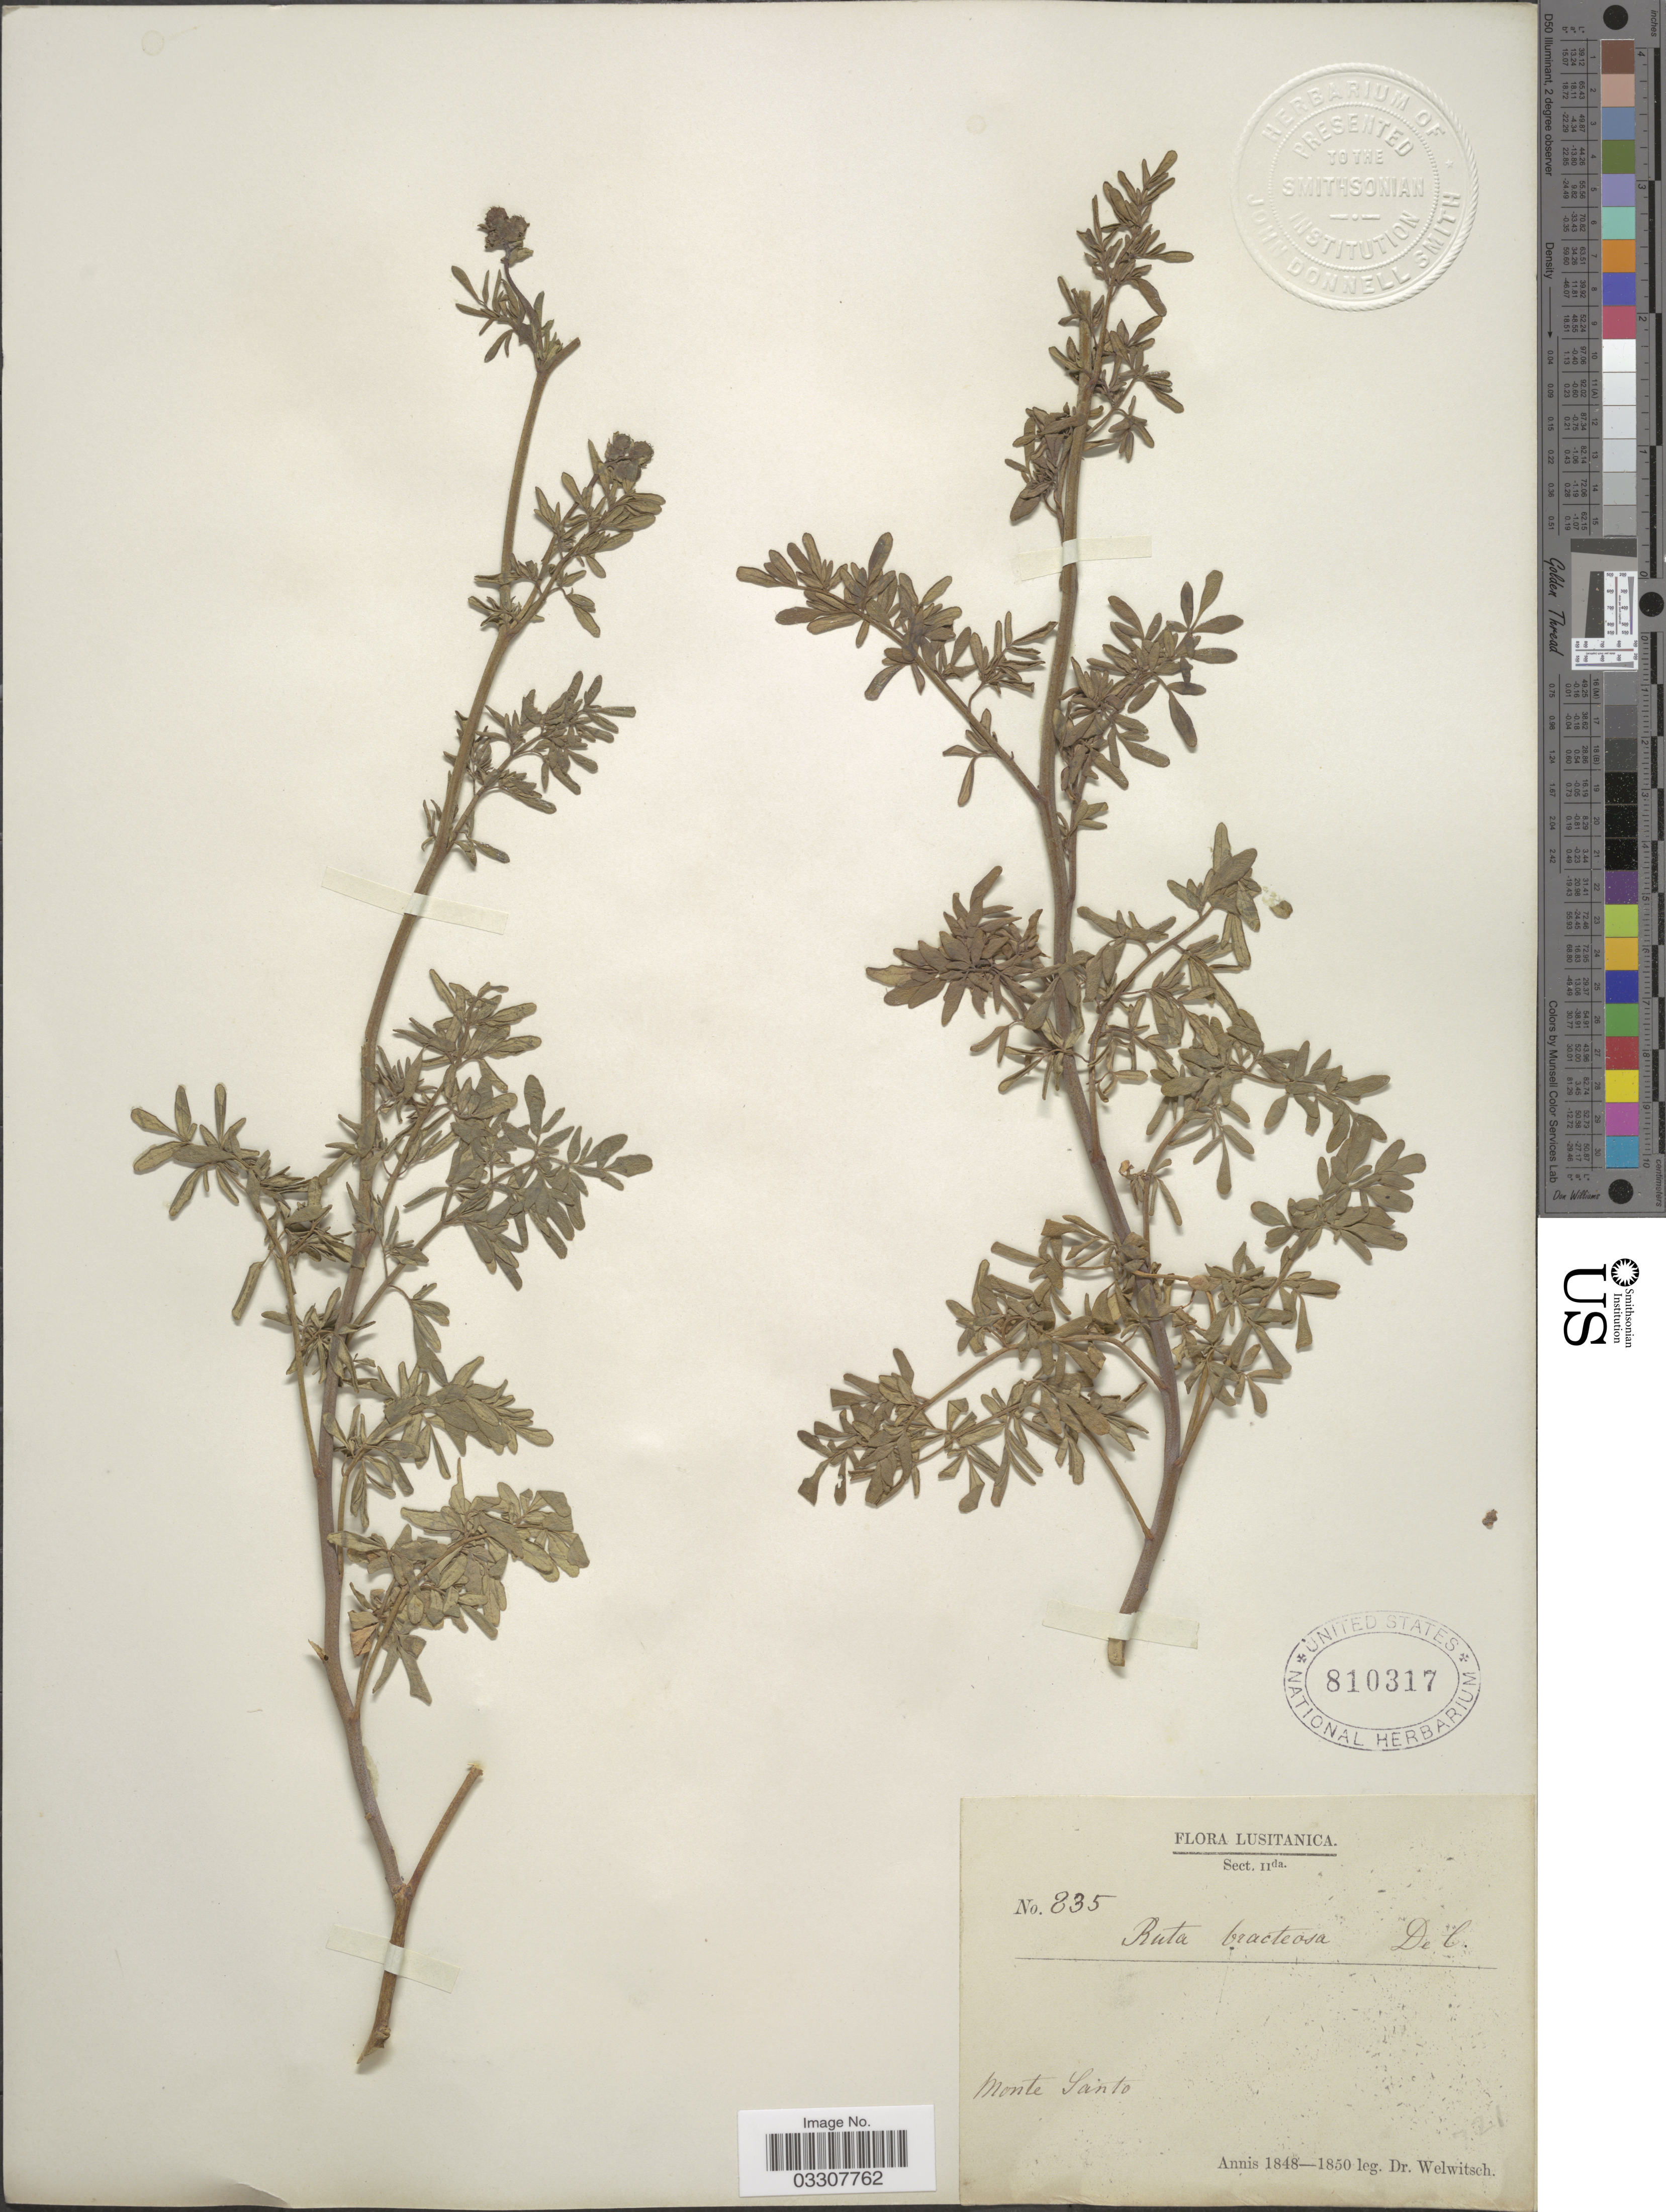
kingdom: Plantae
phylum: Tracheophyta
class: Magnoliopsida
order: Sapindales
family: Rutaceae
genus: Ruta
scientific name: Ruta chalepensis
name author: L.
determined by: Strong, Mark T., (BOT), Smithsonian Institution - National Museum of Natural History (UNITED STATES)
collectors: -. Welwitsch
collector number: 835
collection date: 1848/1850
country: Portugal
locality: Lusitanica. Monte Santo.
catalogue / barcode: US 810317